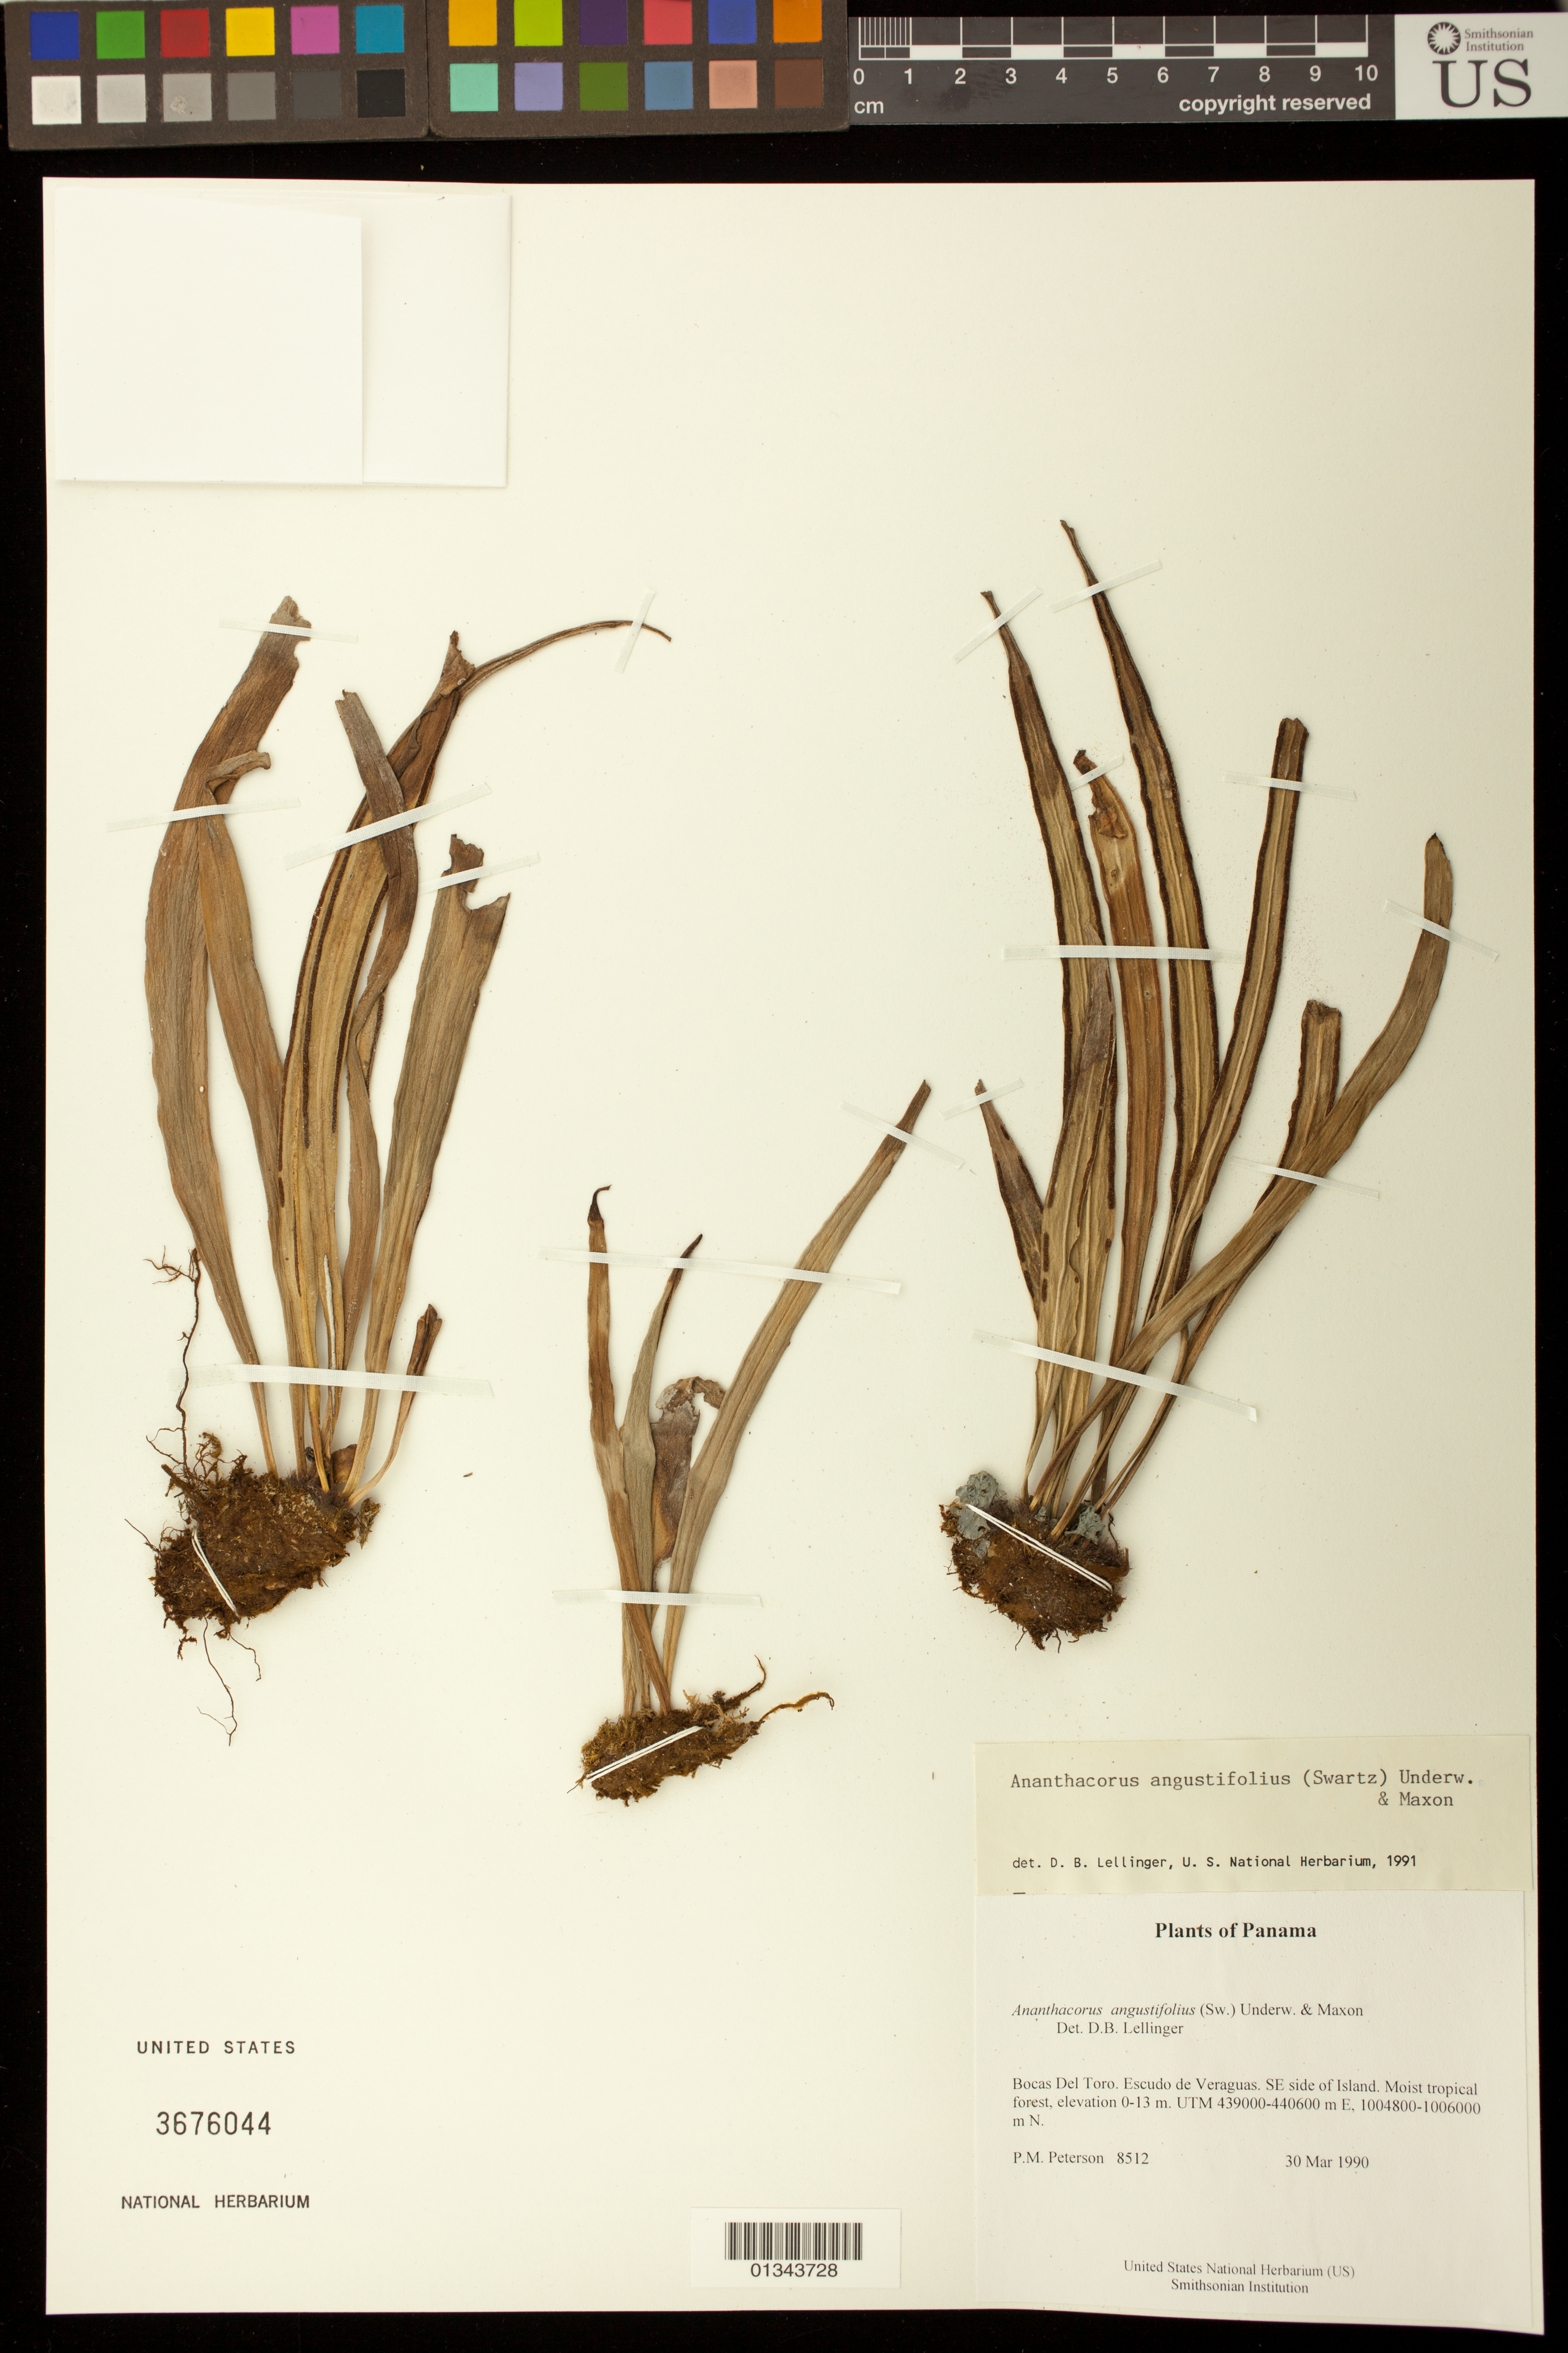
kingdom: Plantae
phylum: Tracheophyta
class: Polypodiopsida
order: Polypodiales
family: Pteridaceae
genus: Ananthacorus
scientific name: Ananthacorus angustifolius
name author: (Sw.) Underw. & Maxon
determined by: Lellinger, David B., (BOT), Smithsonian Institution - National Museum of Natural History (UNITED STATES)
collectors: P. M. Peterson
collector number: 8512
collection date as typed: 30 Mar 1990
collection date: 1990-03-30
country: Panama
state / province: Bocas del Toro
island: Escudo de Veraguas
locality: SE side of Island.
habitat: Moist tropical forest, UTM 439000-440600 m E, 1004800-1006000 m N.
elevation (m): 0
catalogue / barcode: US 3676044